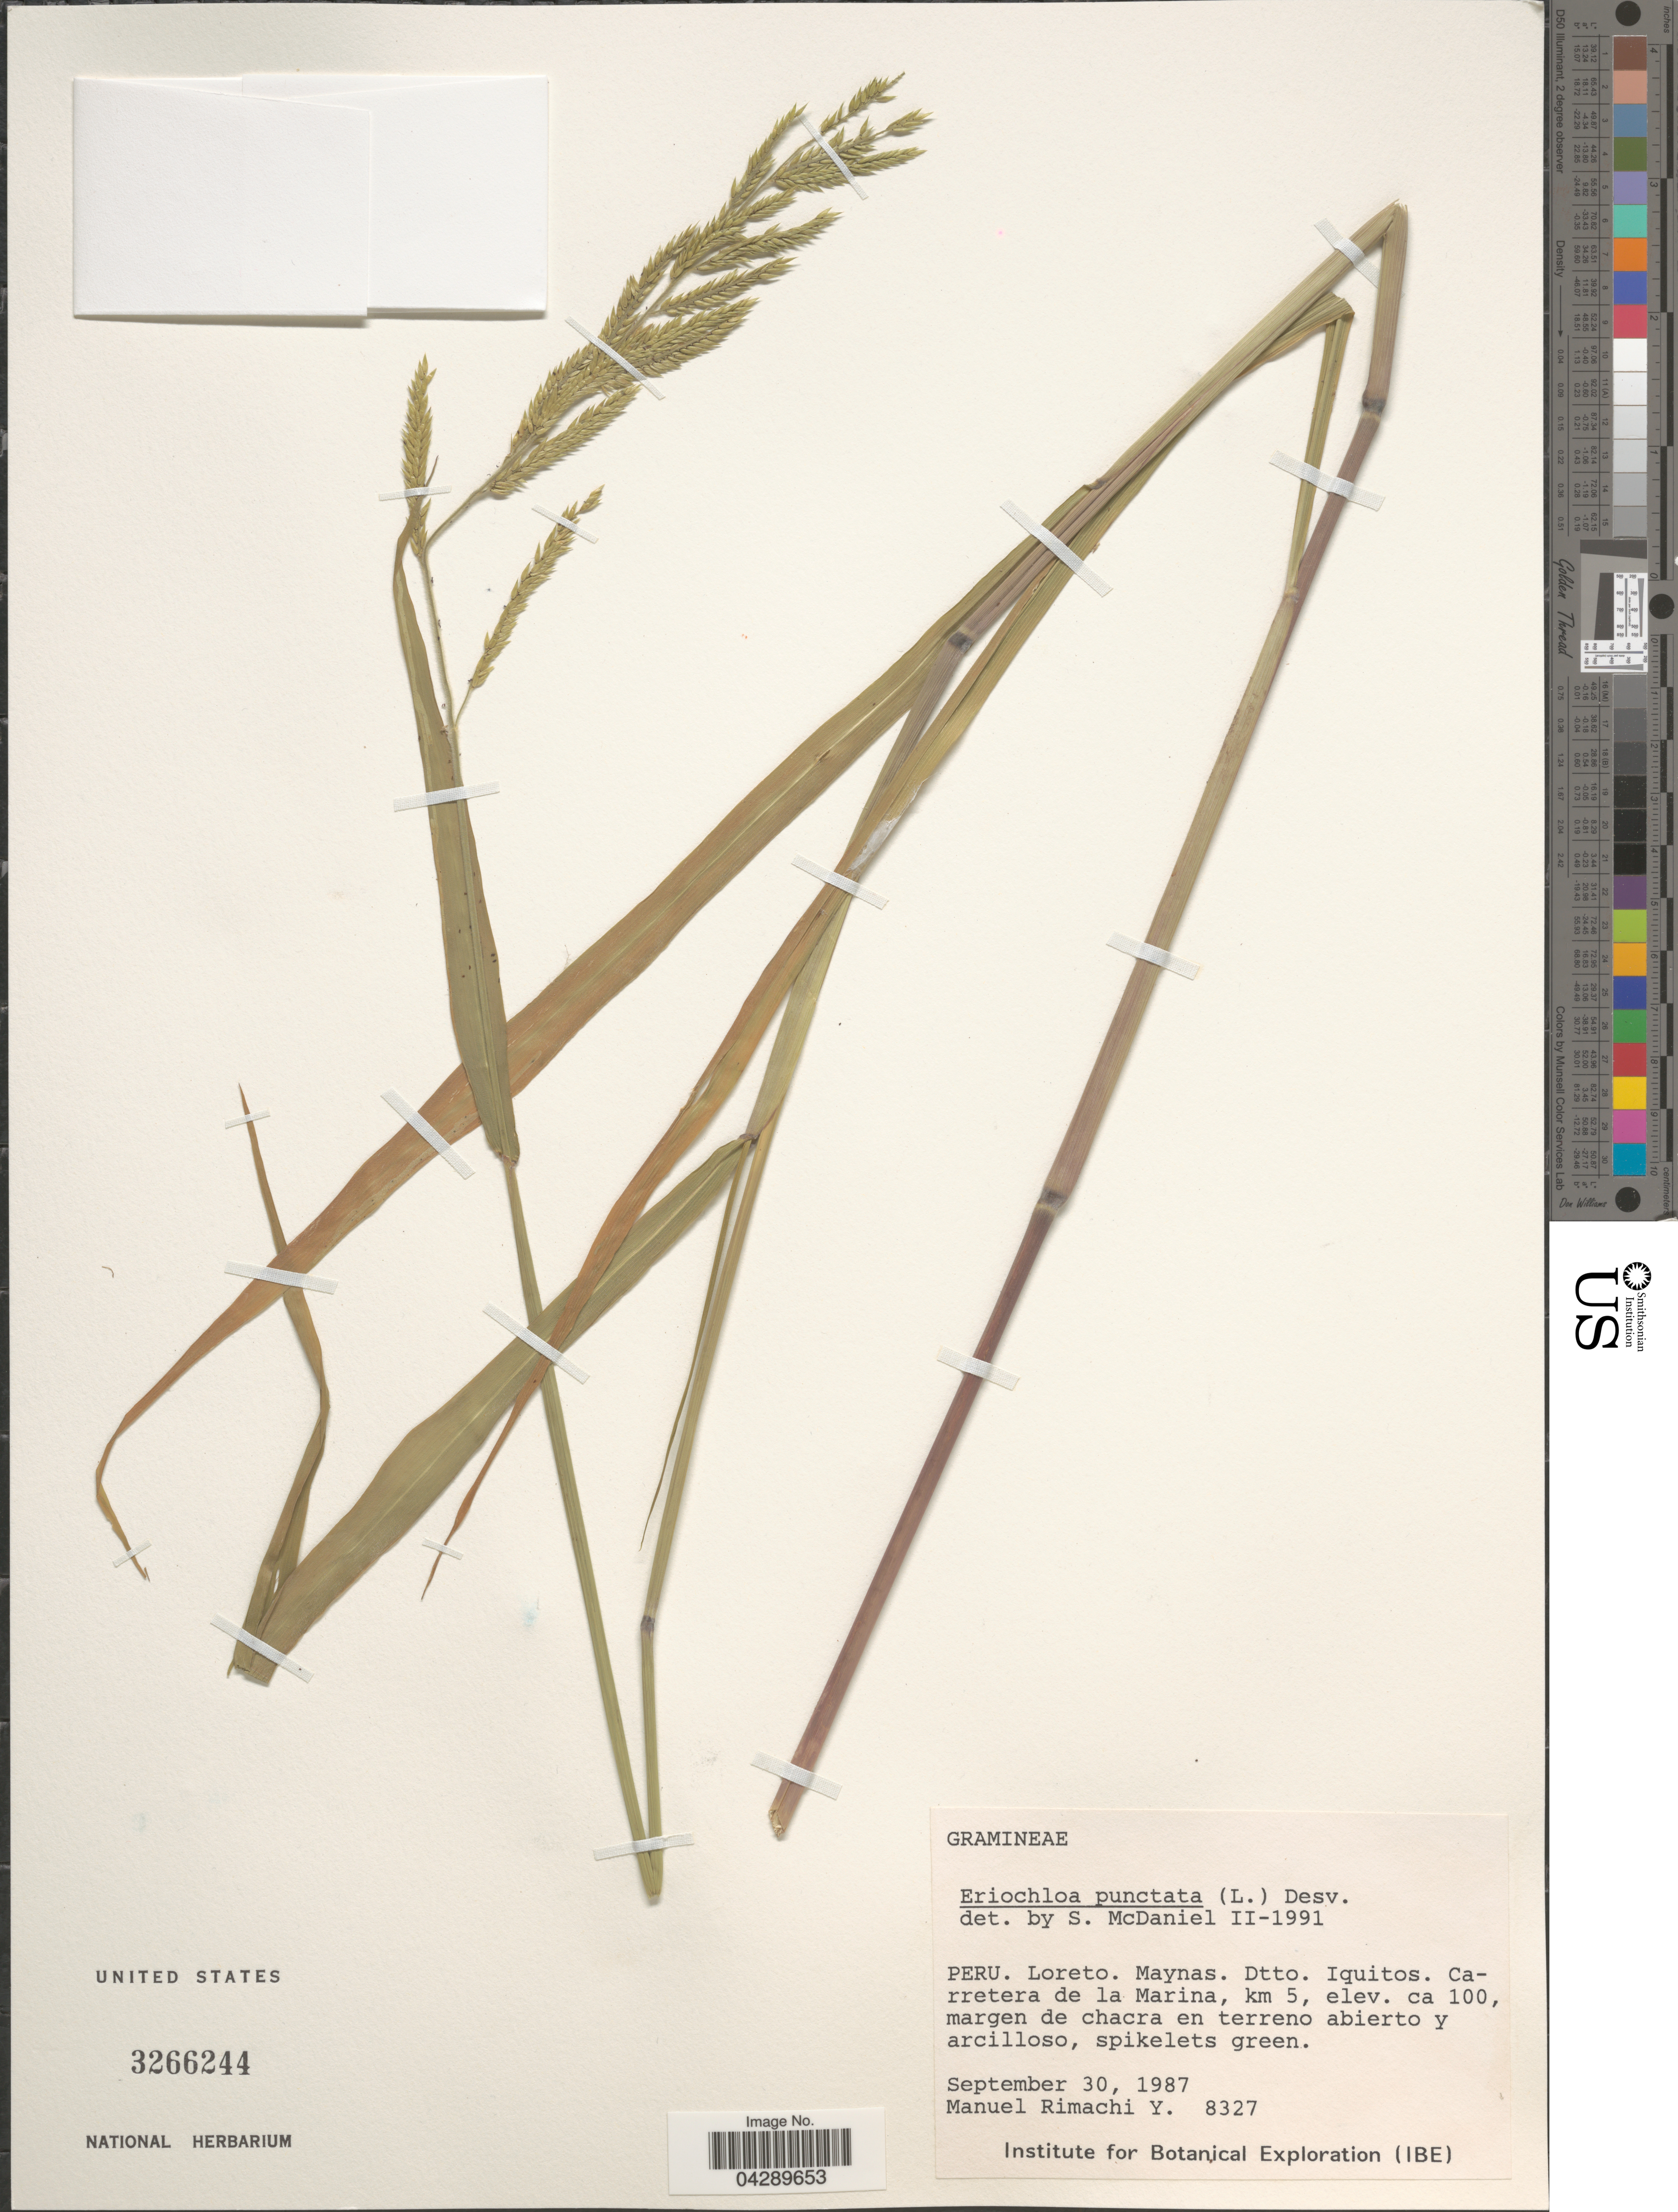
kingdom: Plantae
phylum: Tracheophyta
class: Liliopsida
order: Poales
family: Poaceae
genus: Eriochloa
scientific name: Eriochloa punctata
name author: (L.) Desv. ex Ham.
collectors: M. Rimachi Y.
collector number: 8327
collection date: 1987-09-30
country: Peru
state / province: Loreto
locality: Maynas. Dtto. Iquitos. Carretera de la Marina, km 5. Institute for Botanical Exploration (IBE).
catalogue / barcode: US 3266244